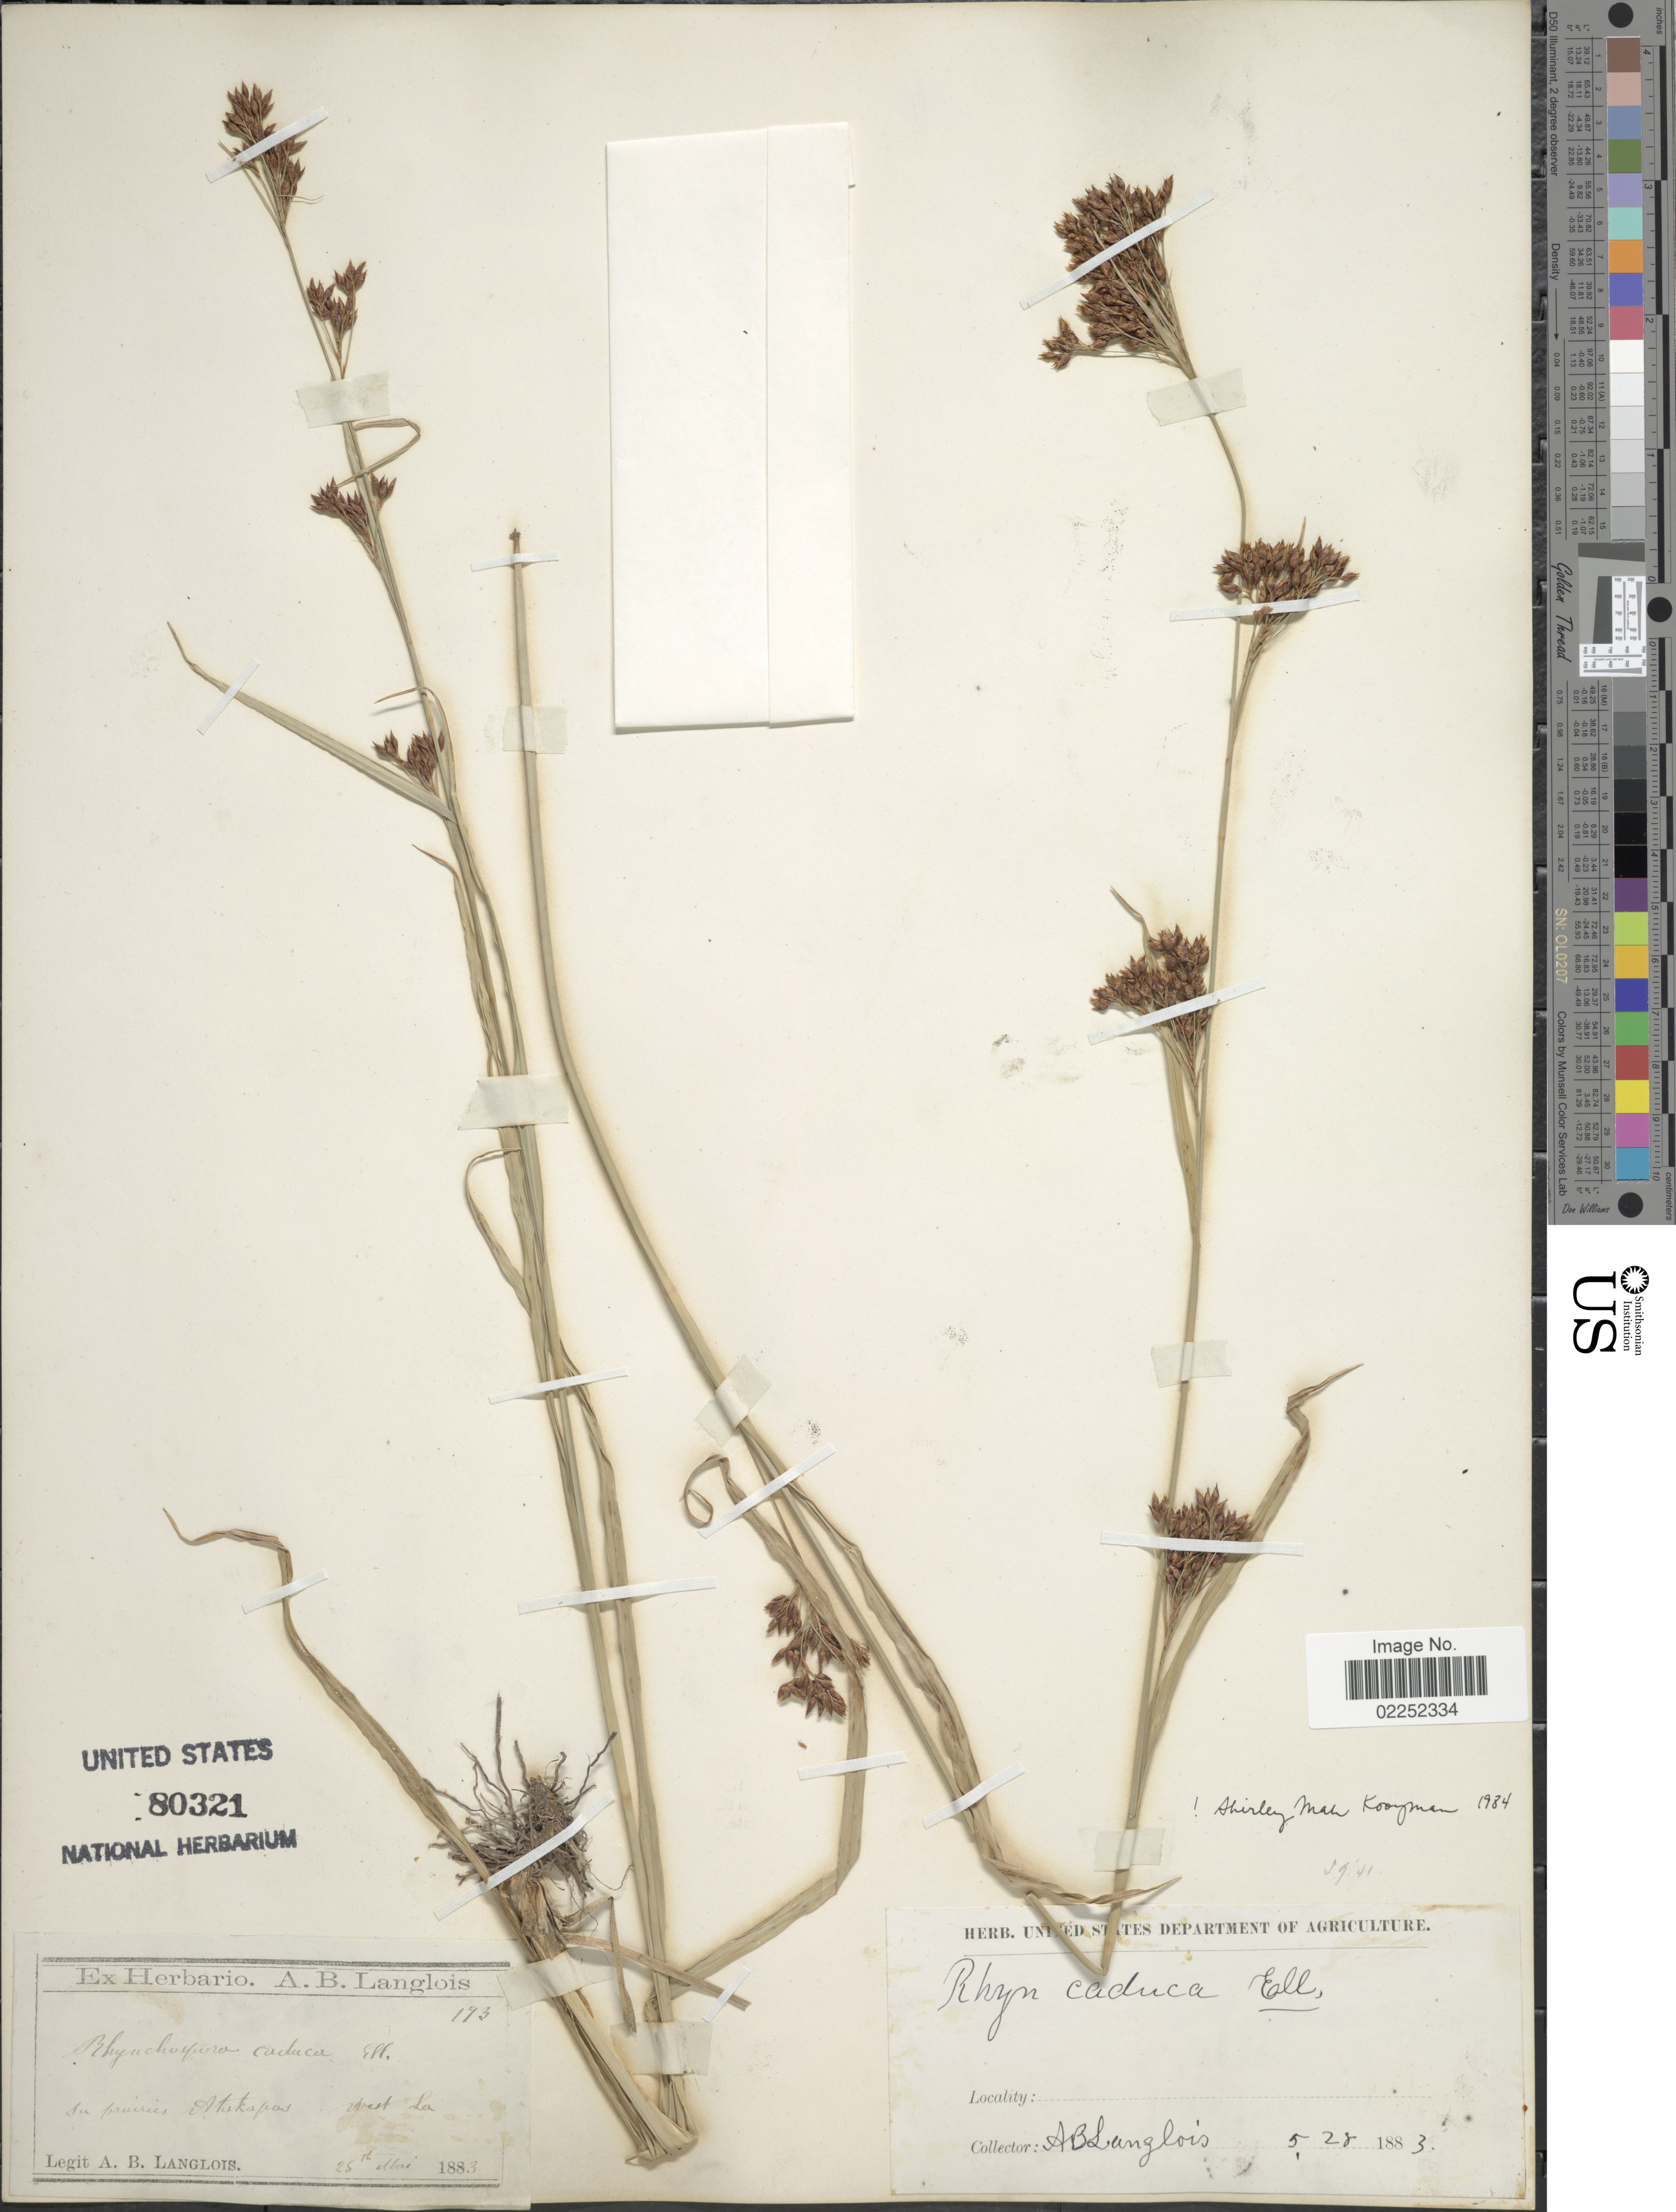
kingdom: Plantae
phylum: Tracheophyta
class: Liliopsida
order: Poales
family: Cyperaceae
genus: Rhynchospora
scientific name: Rhynchospora caduca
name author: Elliott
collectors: A. Langlois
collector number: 173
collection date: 1883-05-25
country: United States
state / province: Louisiana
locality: In prairies Attakapas, West La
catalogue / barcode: US 80321